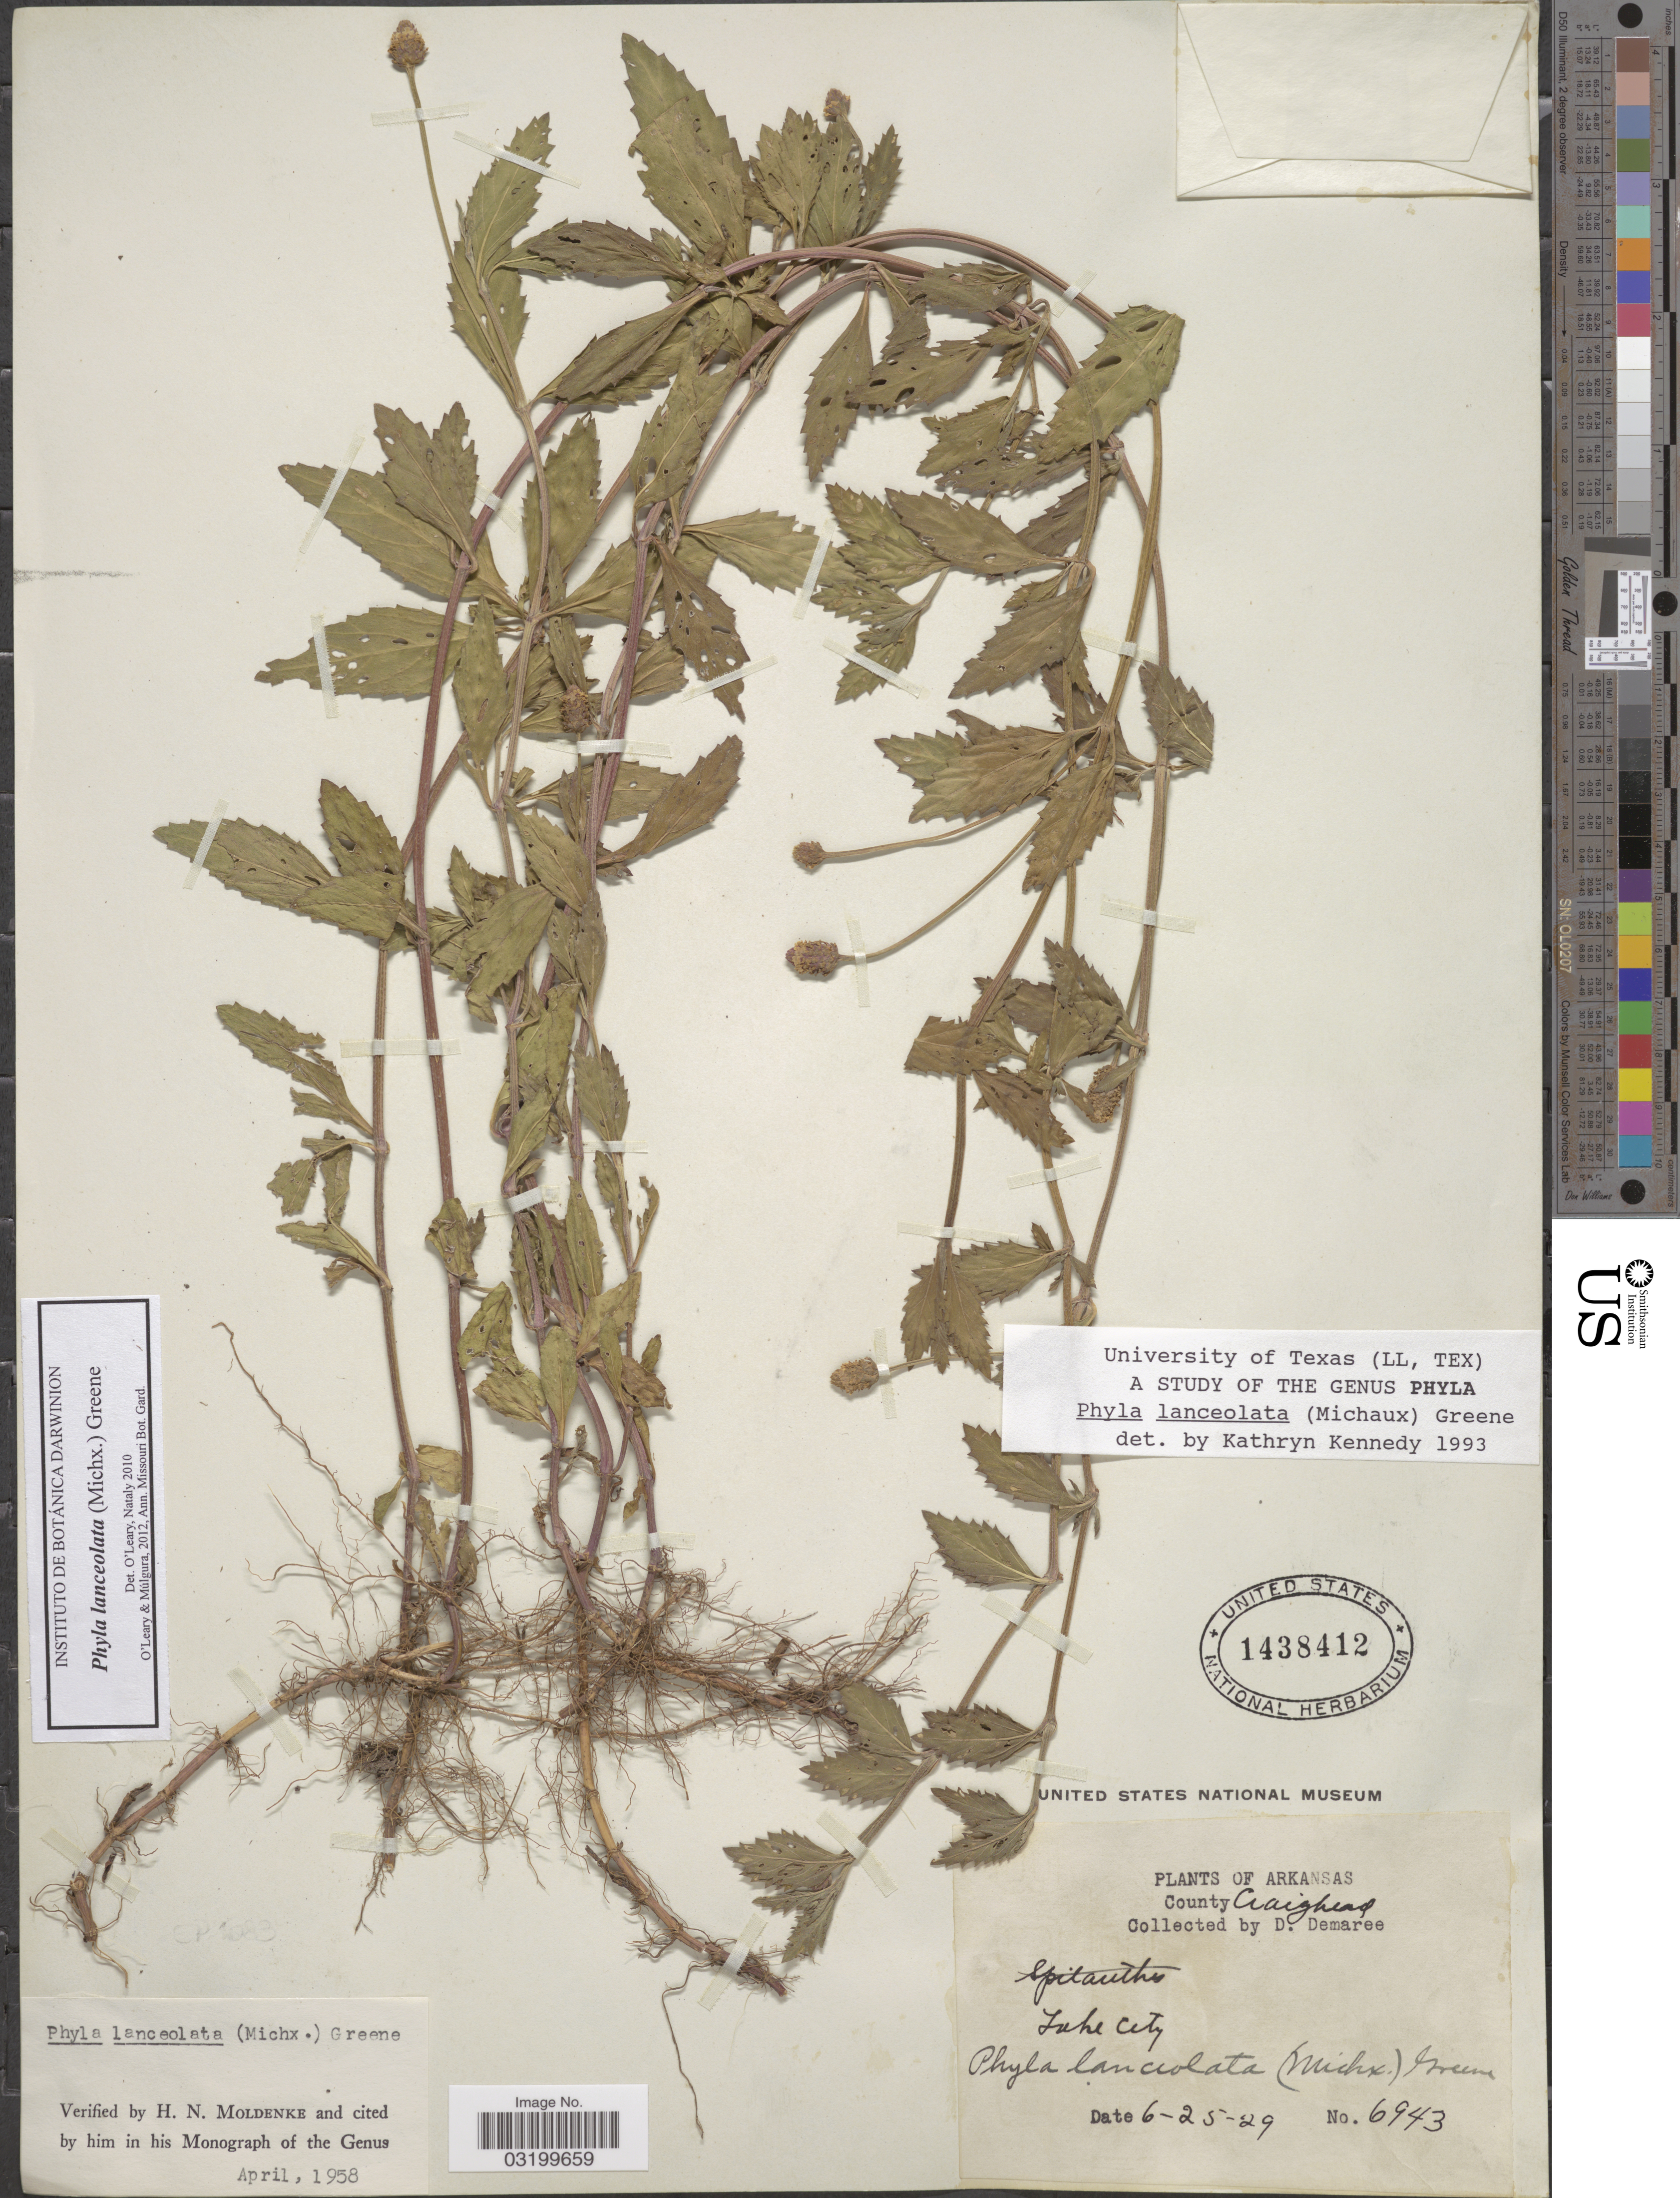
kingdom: Plantae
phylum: Tracheophyta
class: Magnoliopsida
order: Lamiales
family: Verbenaceae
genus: Phyla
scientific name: Phyla lanceolata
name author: (Michx.) Greene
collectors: D. Demaree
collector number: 6943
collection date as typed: Transcribed d/m/y: 25/6/29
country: United States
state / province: Arkansas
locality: County Craighead. Lake City.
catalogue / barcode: US 1438412